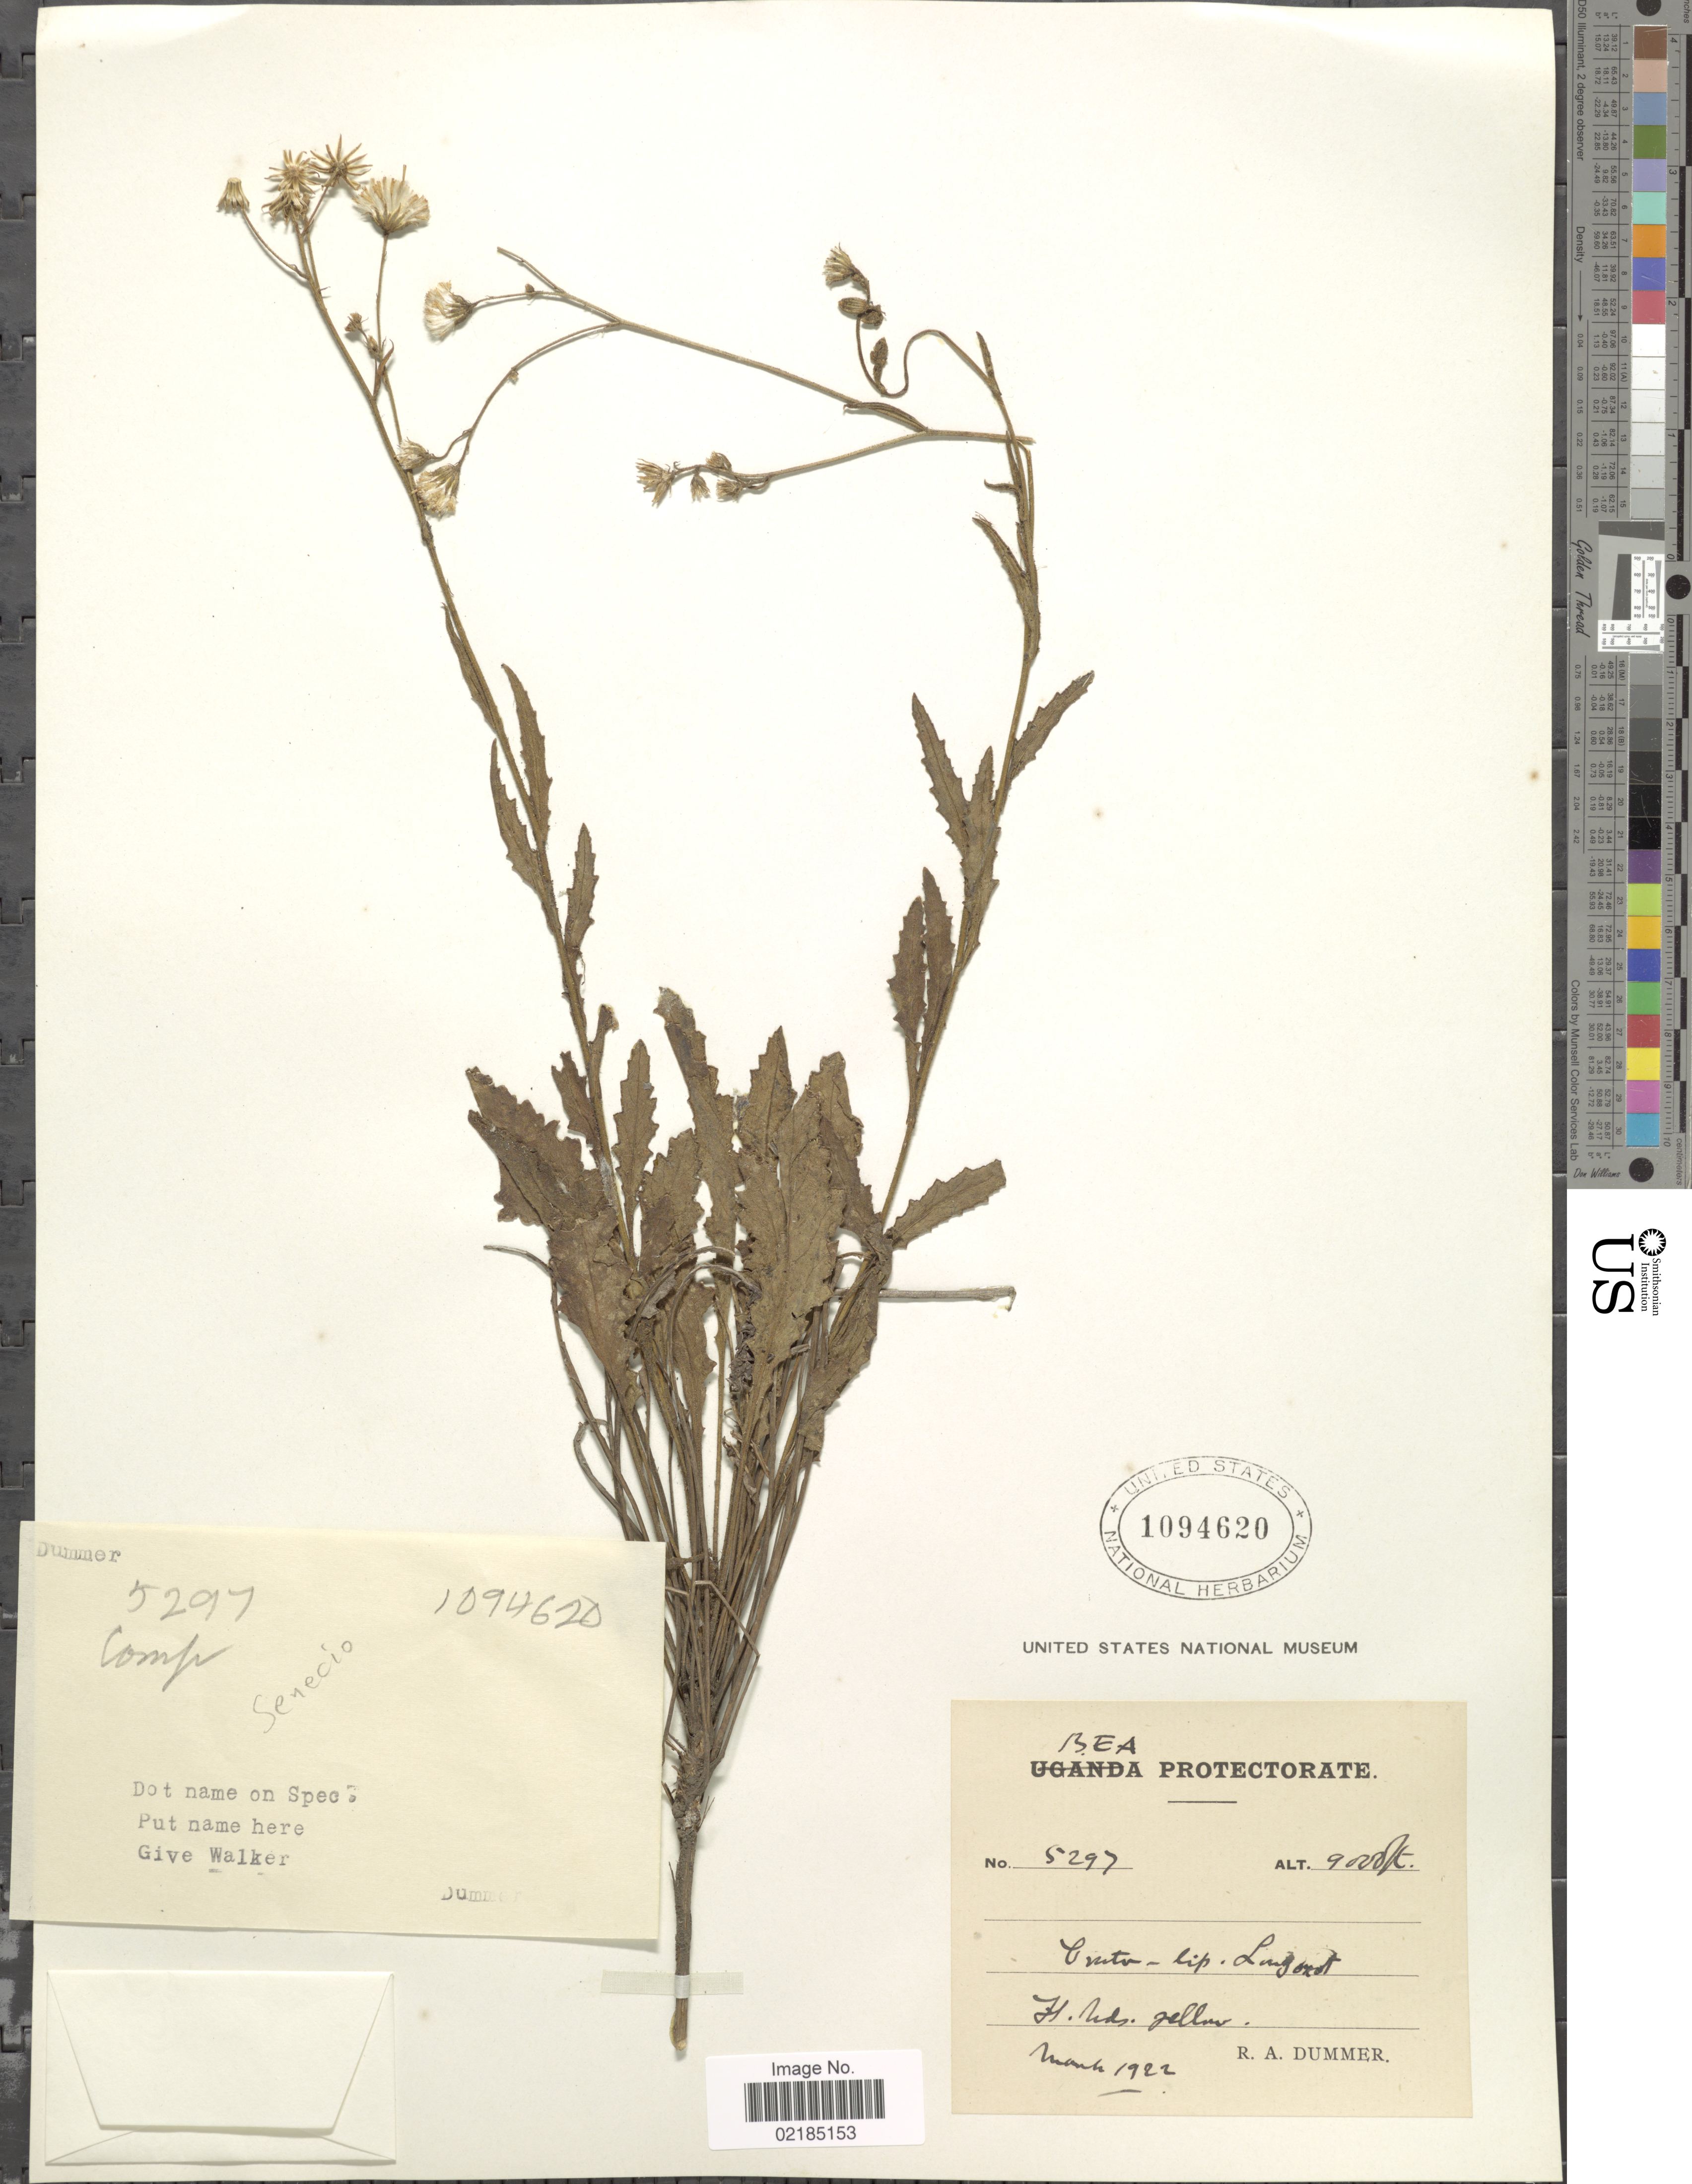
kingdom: Plantae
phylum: Tracheophyta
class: Magnoliopsida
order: Asterales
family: Asteraceae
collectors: R. Dümmer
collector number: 5297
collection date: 1922-03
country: Kenya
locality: B.E.A. Protectorate. Crater-lip-Longmont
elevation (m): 2743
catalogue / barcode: US 1094620